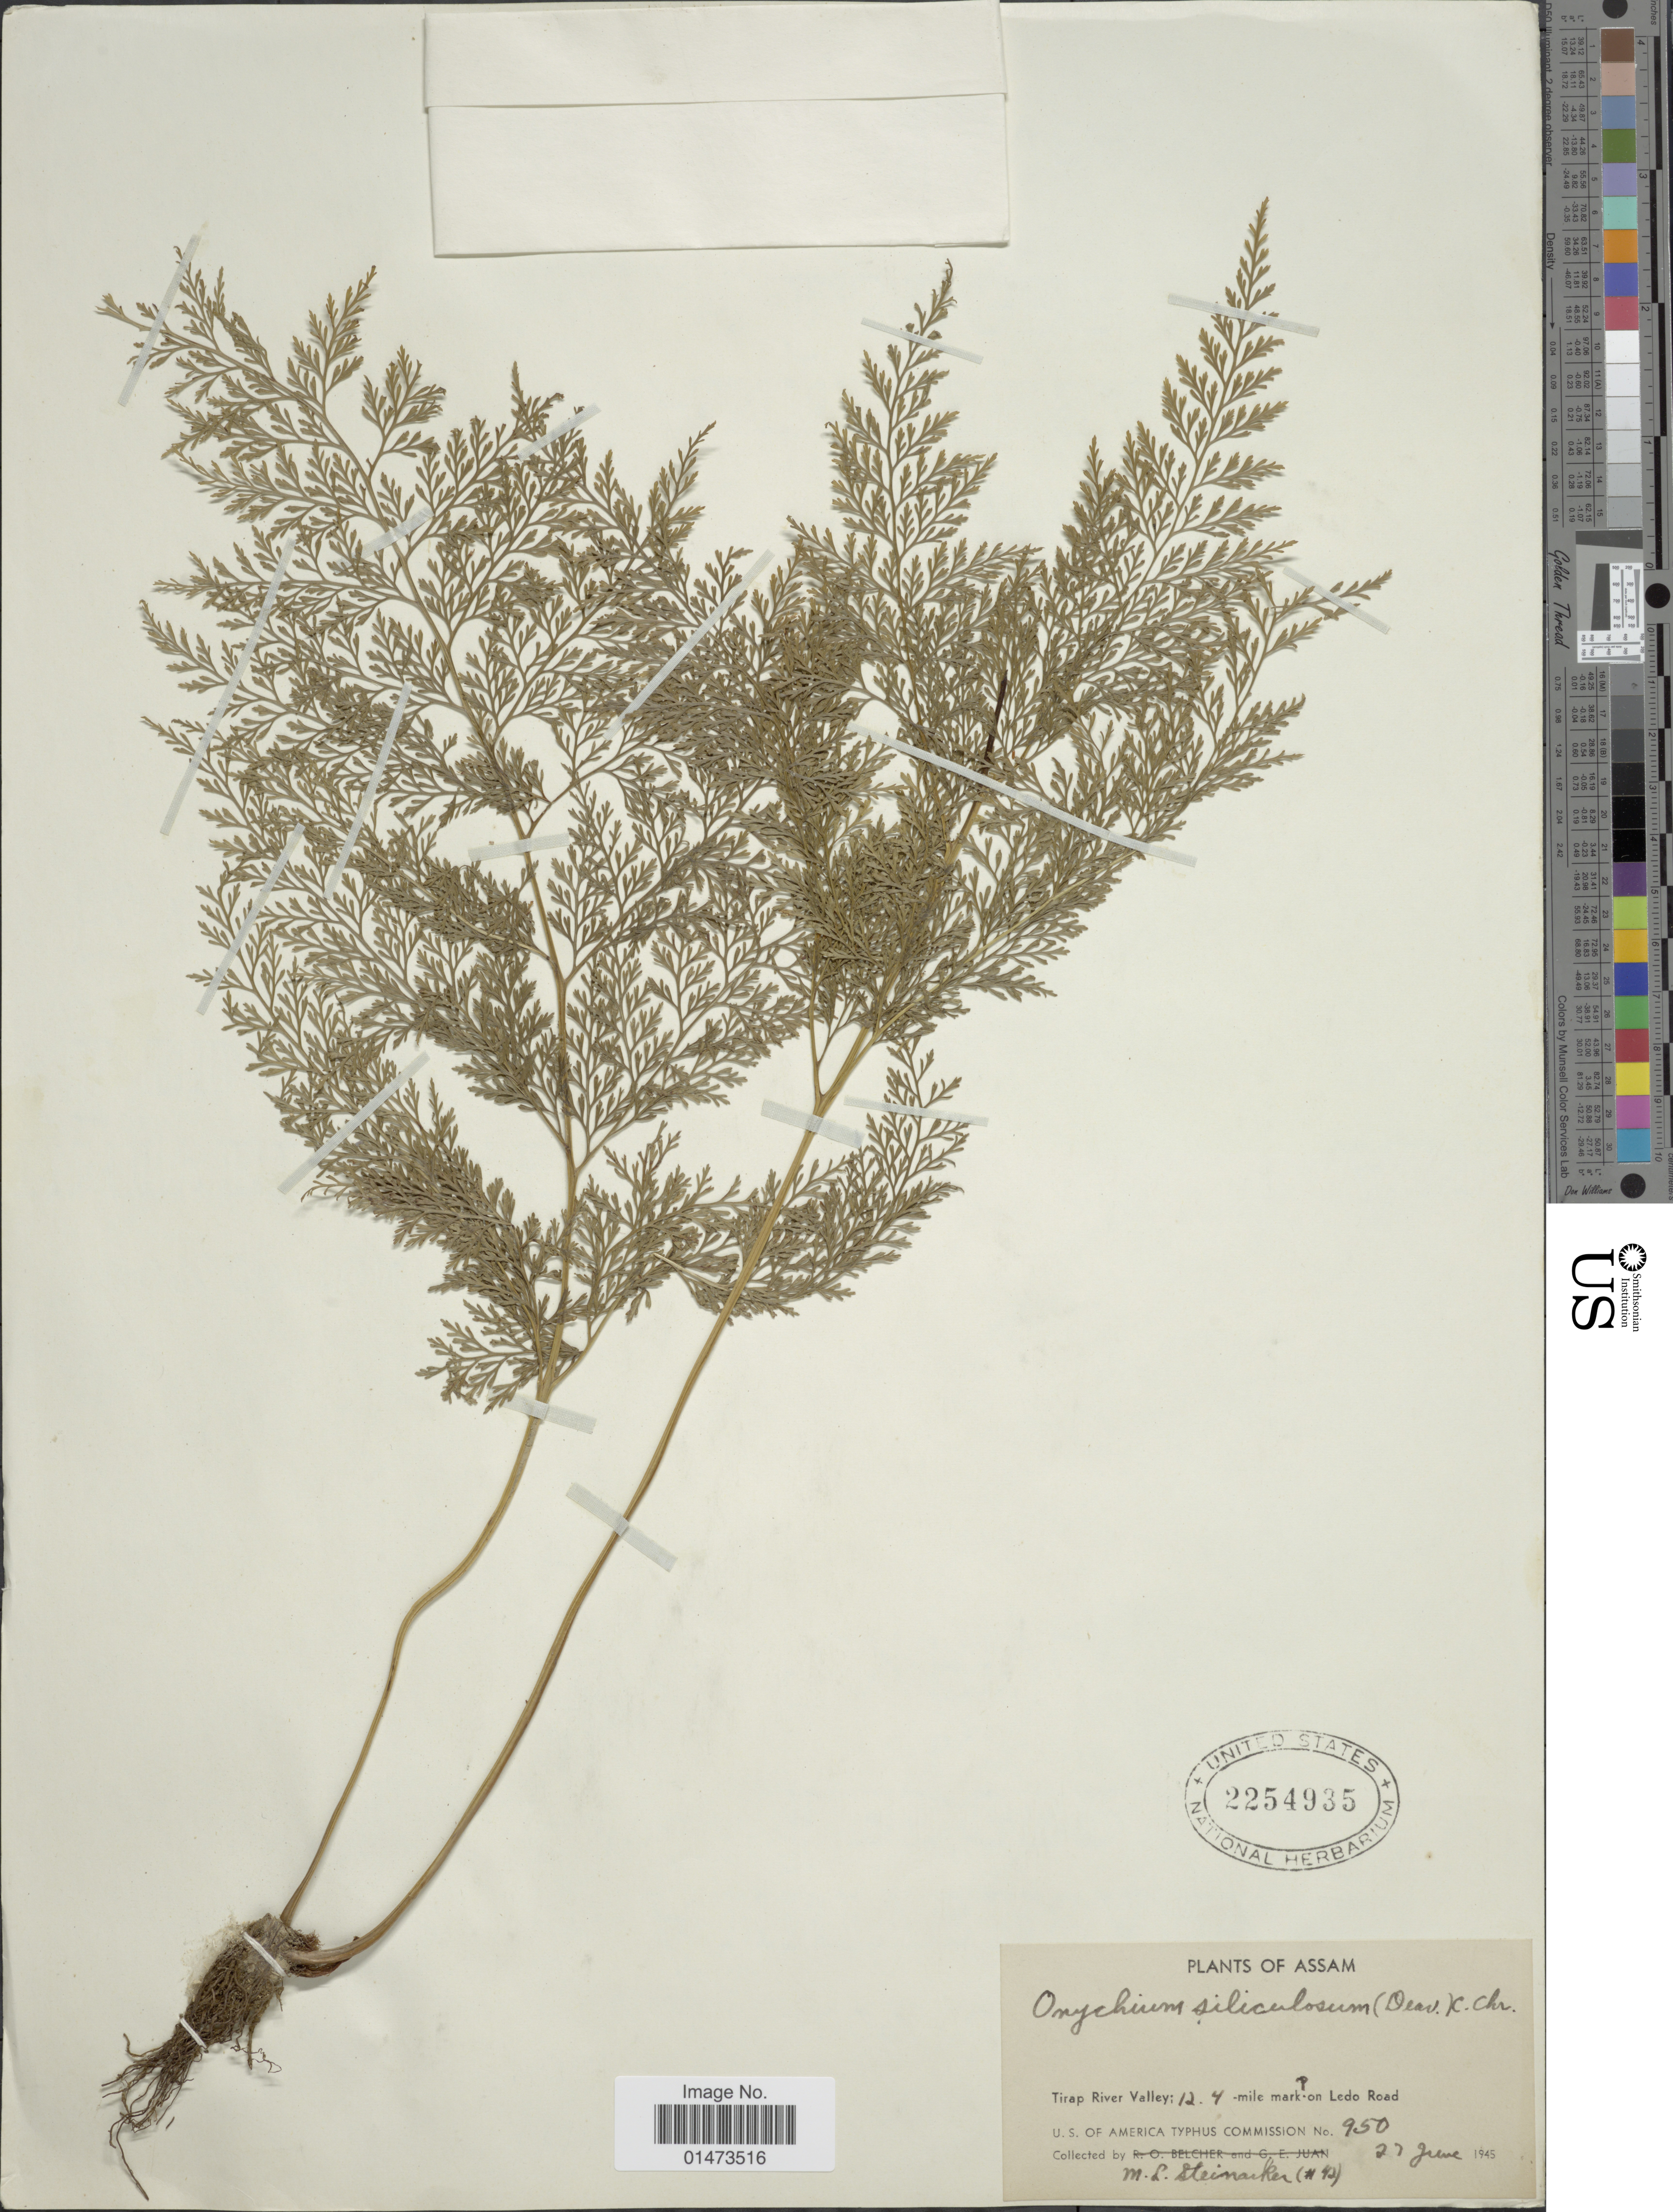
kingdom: Plantae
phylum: Tracheophyta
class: Polypodiopsida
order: Polypodiales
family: Pteridaceae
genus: Onychium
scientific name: Onychium siliculosum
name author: (Desv.) C. Chr.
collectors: M. Steinacker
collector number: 950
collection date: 1945-06-27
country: India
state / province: Assam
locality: Tirap River Valley: 12.4 - mile mark-on Ledo Road.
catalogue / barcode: US 2254935